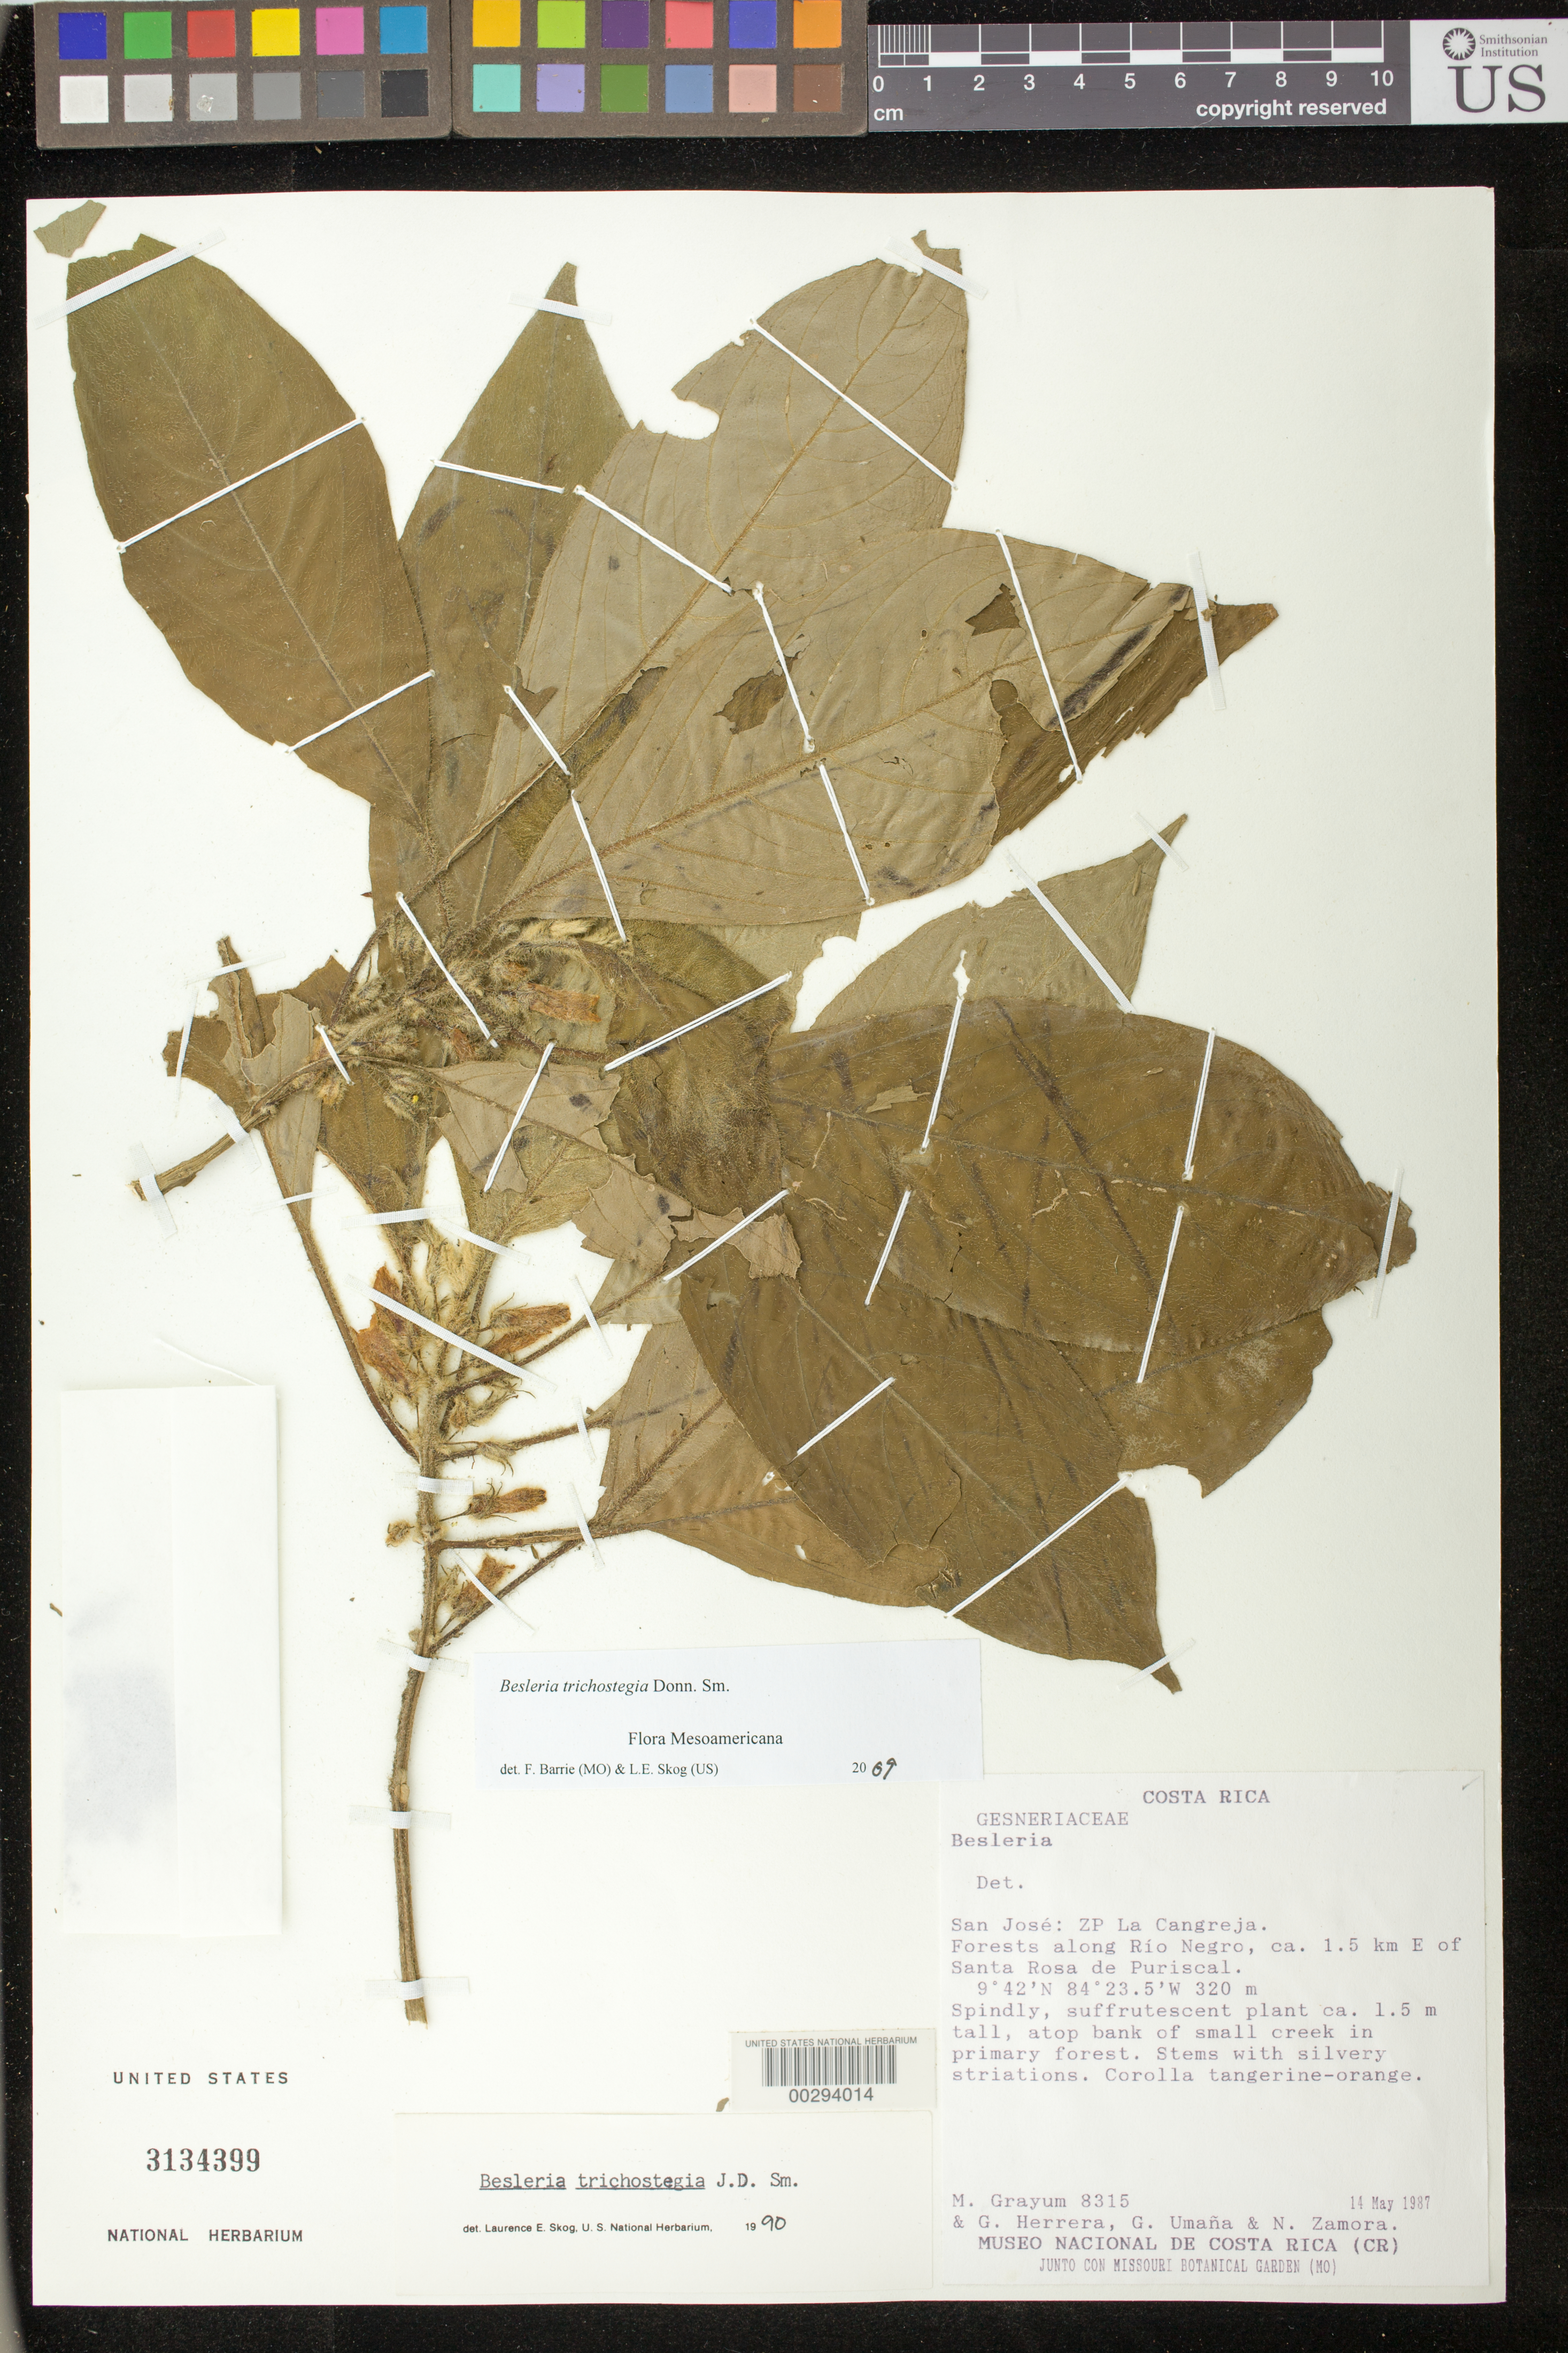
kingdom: Plantae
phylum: Tracheophyta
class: Magnoliopsida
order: Lamiales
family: Gesneriaceae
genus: Besleria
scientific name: Besleria trichostegia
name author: Donn. Sm.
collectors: M. H. Grayum, G. Herrera, G. Umana & N. Zamora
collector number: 8315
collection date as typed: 14 May 1987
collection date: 1987-05-14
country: Costa Rica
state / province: San José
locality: ZP La Cangreja, along Rio Negro, ca 1.5 km E of Santa Rosa de Puriscal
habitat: Forests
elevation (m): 320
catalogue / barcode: US 3134399